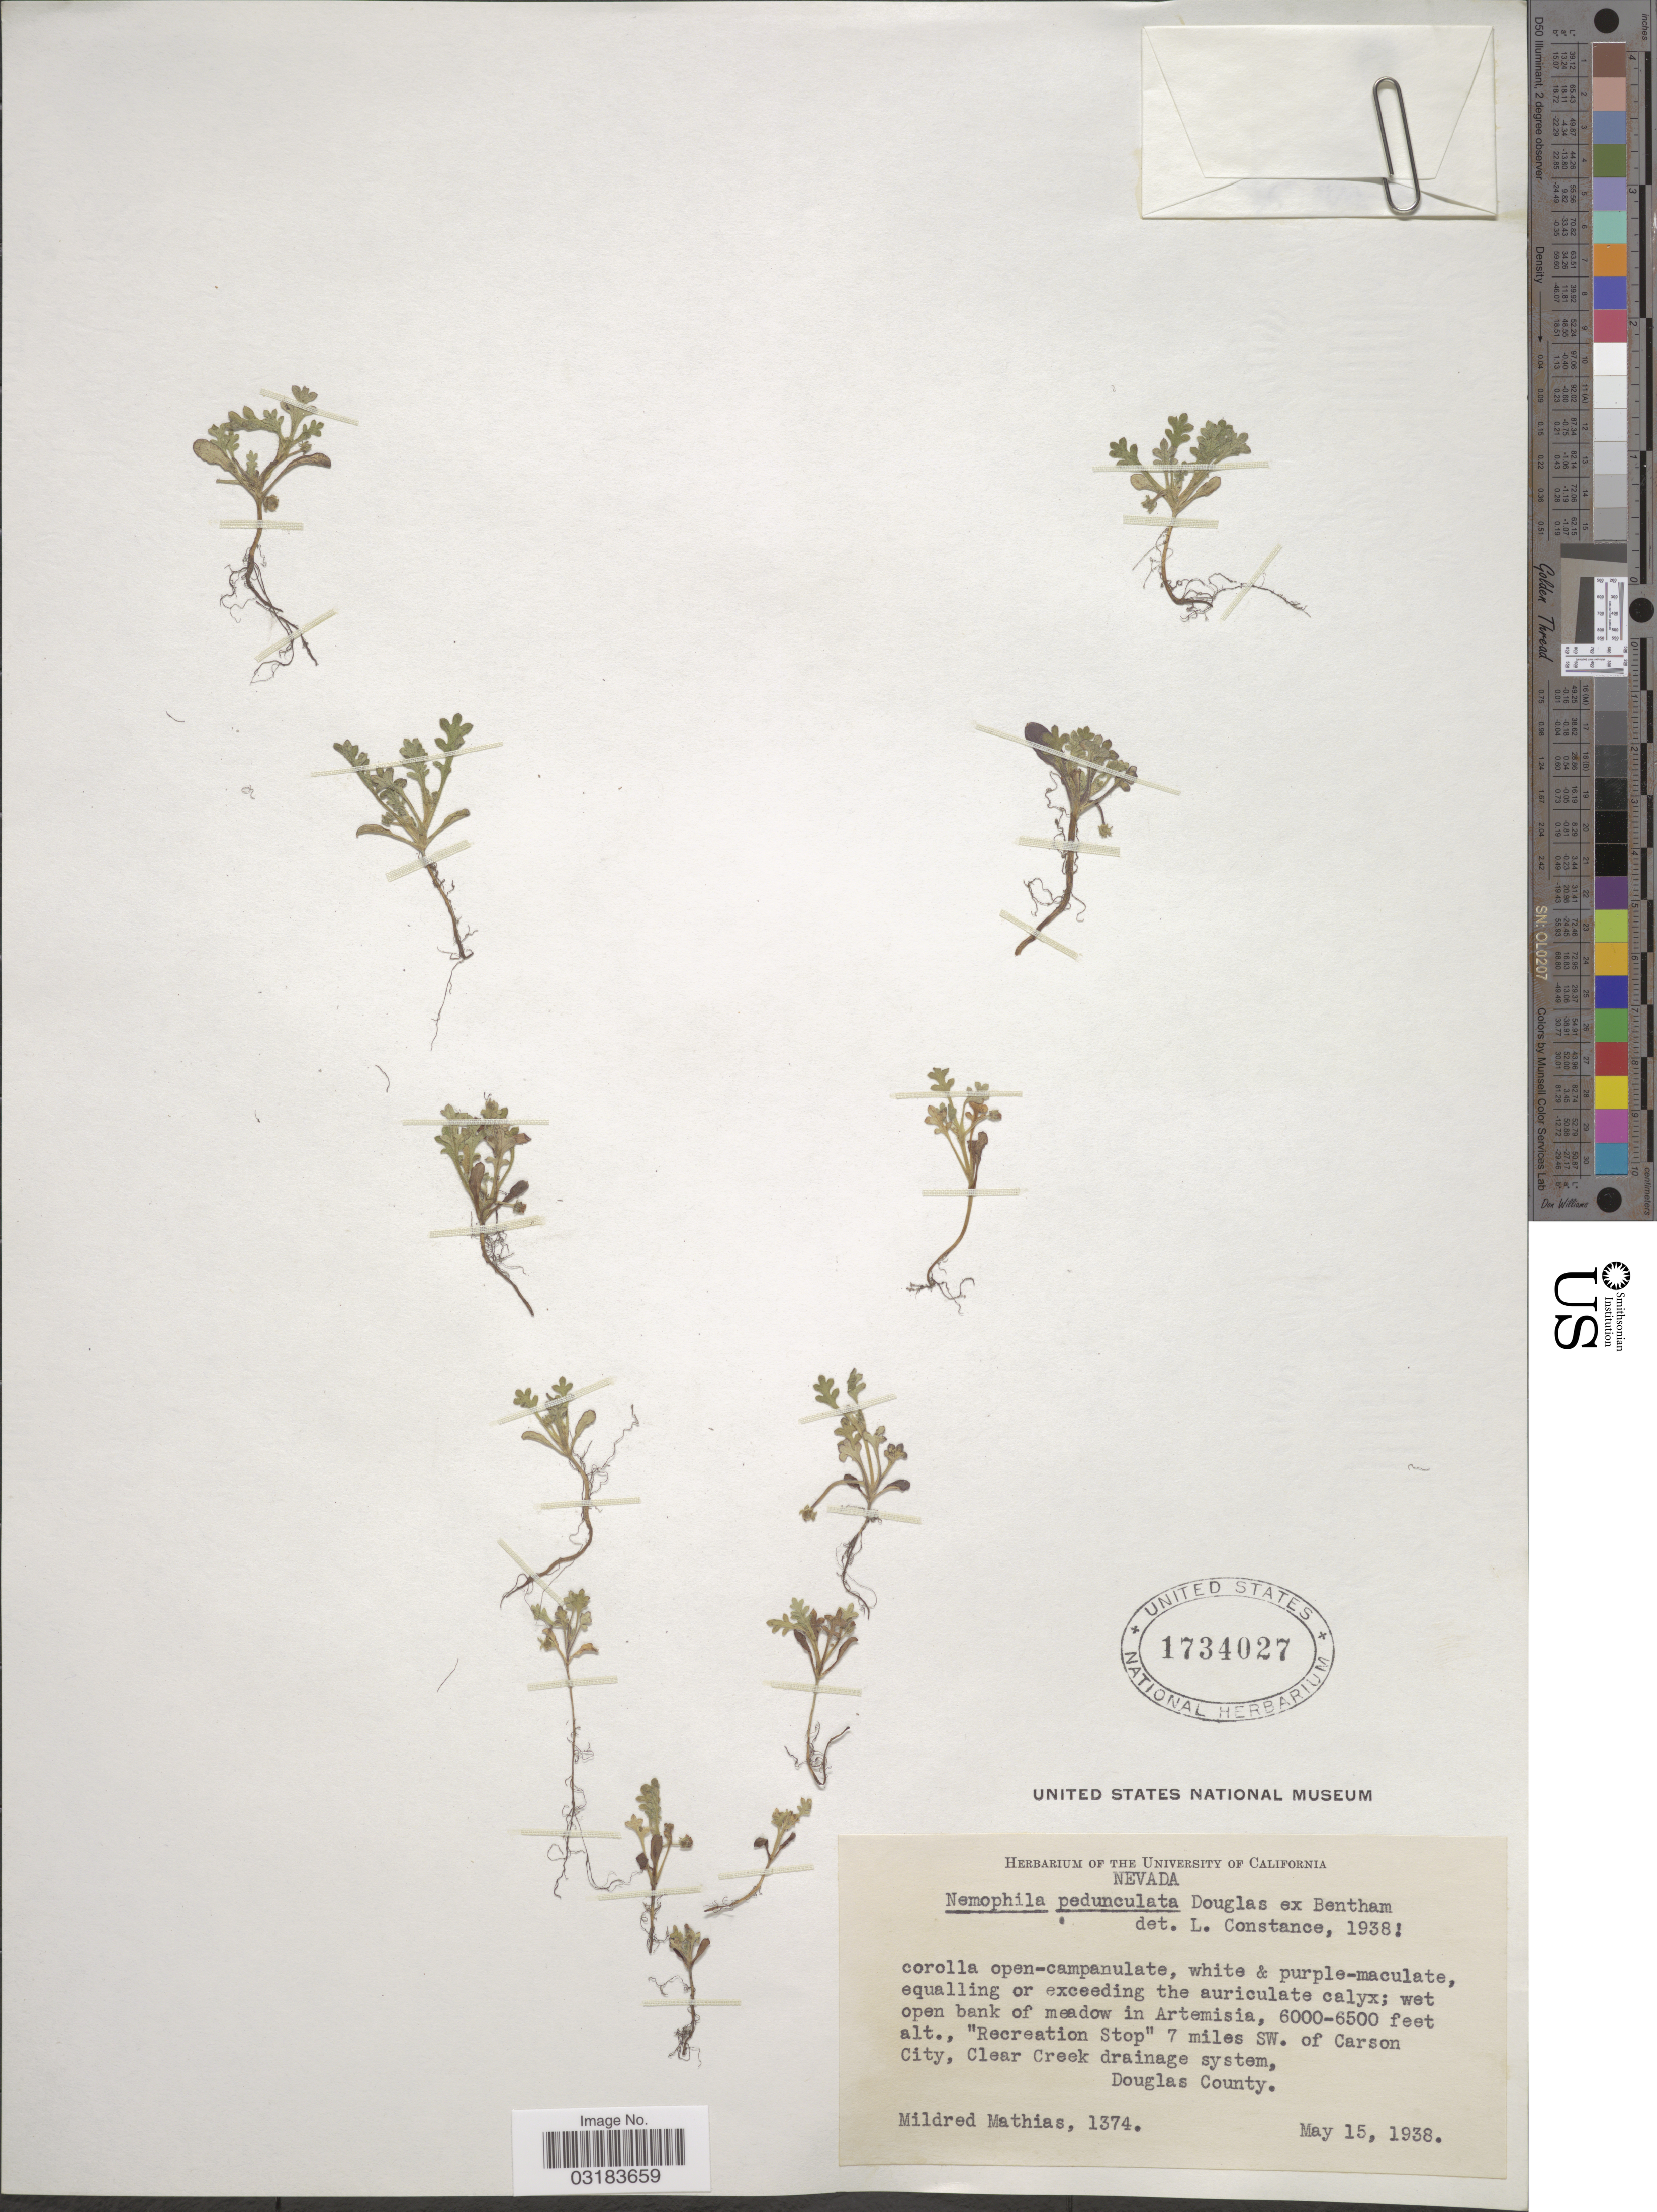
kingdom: Plantae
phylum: Tracheophyta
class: Magnoliopsida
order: Boraginales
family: Hydrophyllaceae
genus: Nemophila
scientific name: Nemophila pedunculata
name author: Douglas ex Benth.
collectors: M. E. Mathias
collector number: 1374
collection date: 1938-05-15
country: United States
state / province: Nevada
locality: Recreation Stop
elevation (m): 1829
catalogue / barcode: US 1734027